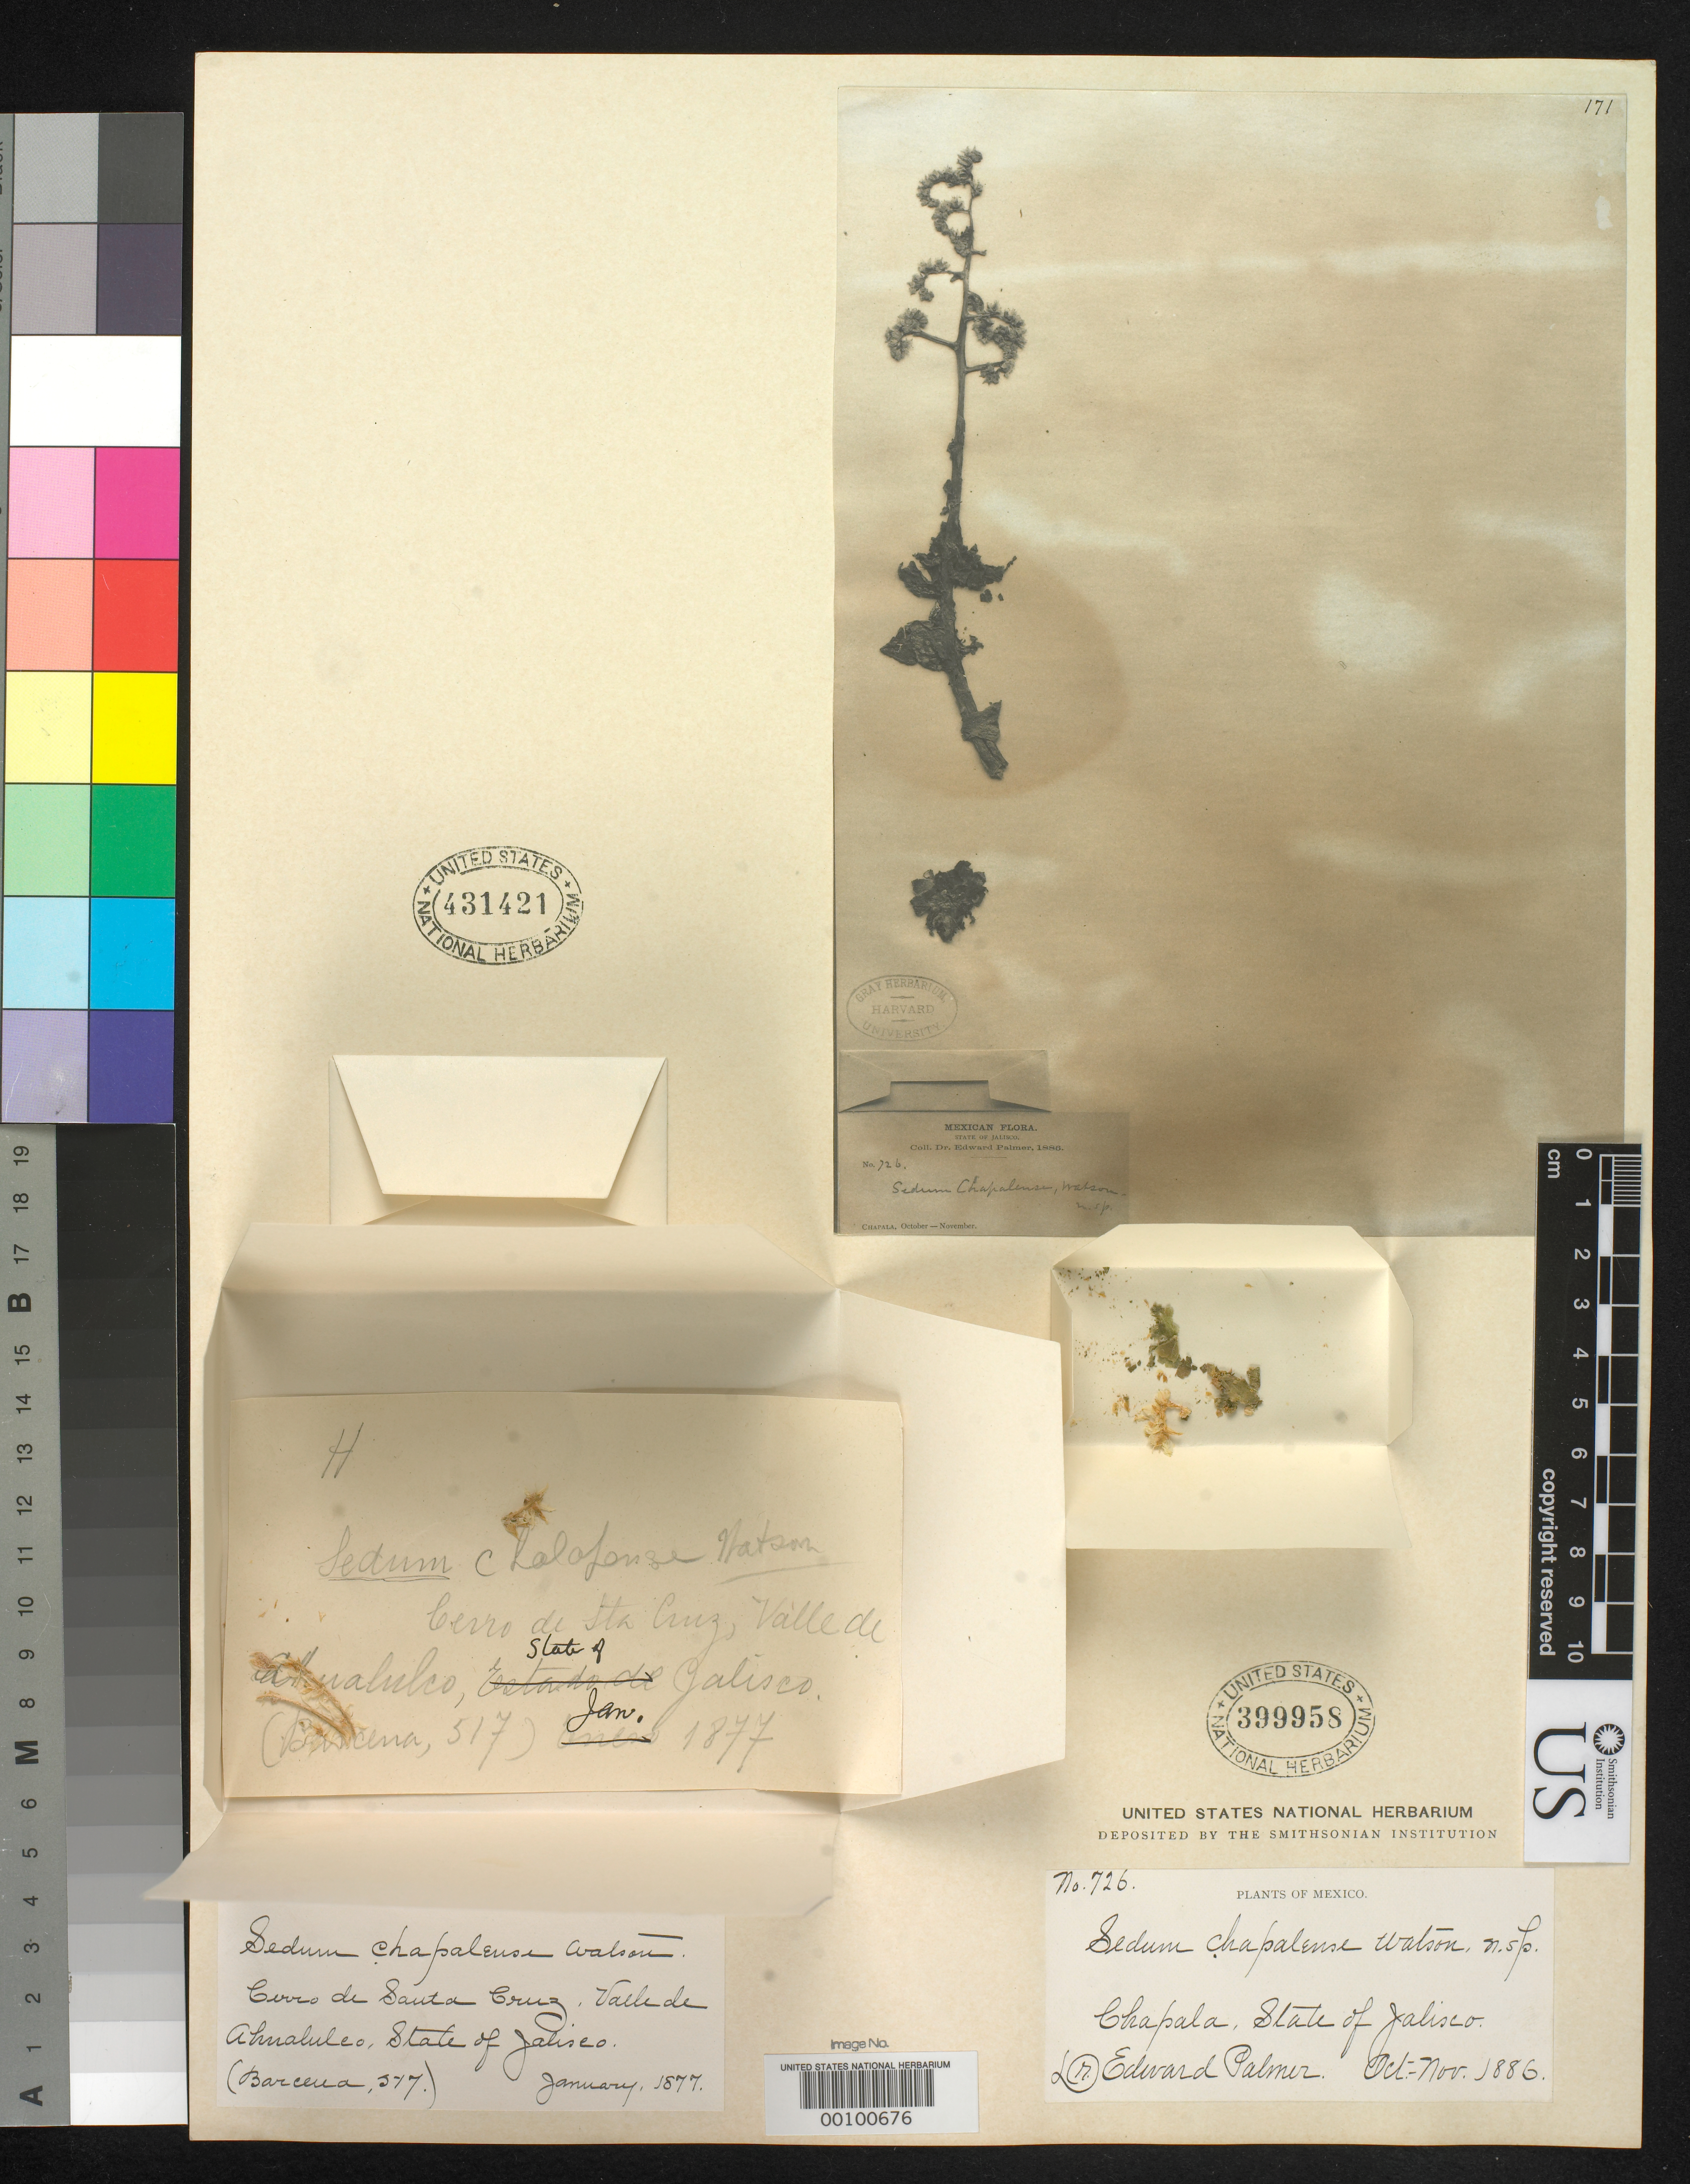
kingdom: Plantae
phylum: Tracheophyta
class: Magnoliopsida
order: Saxifragales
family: Crassulaceae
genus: Sedum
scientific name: Sedum chapalense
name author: S. Watson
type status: Type Collection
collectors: E. Palmer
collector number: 726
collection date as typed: Oct 1886 to -- Nov 1886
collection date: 1886-10/1886-11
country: Mexico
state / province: Jalisco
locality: Chapala.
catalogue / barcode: US 399958